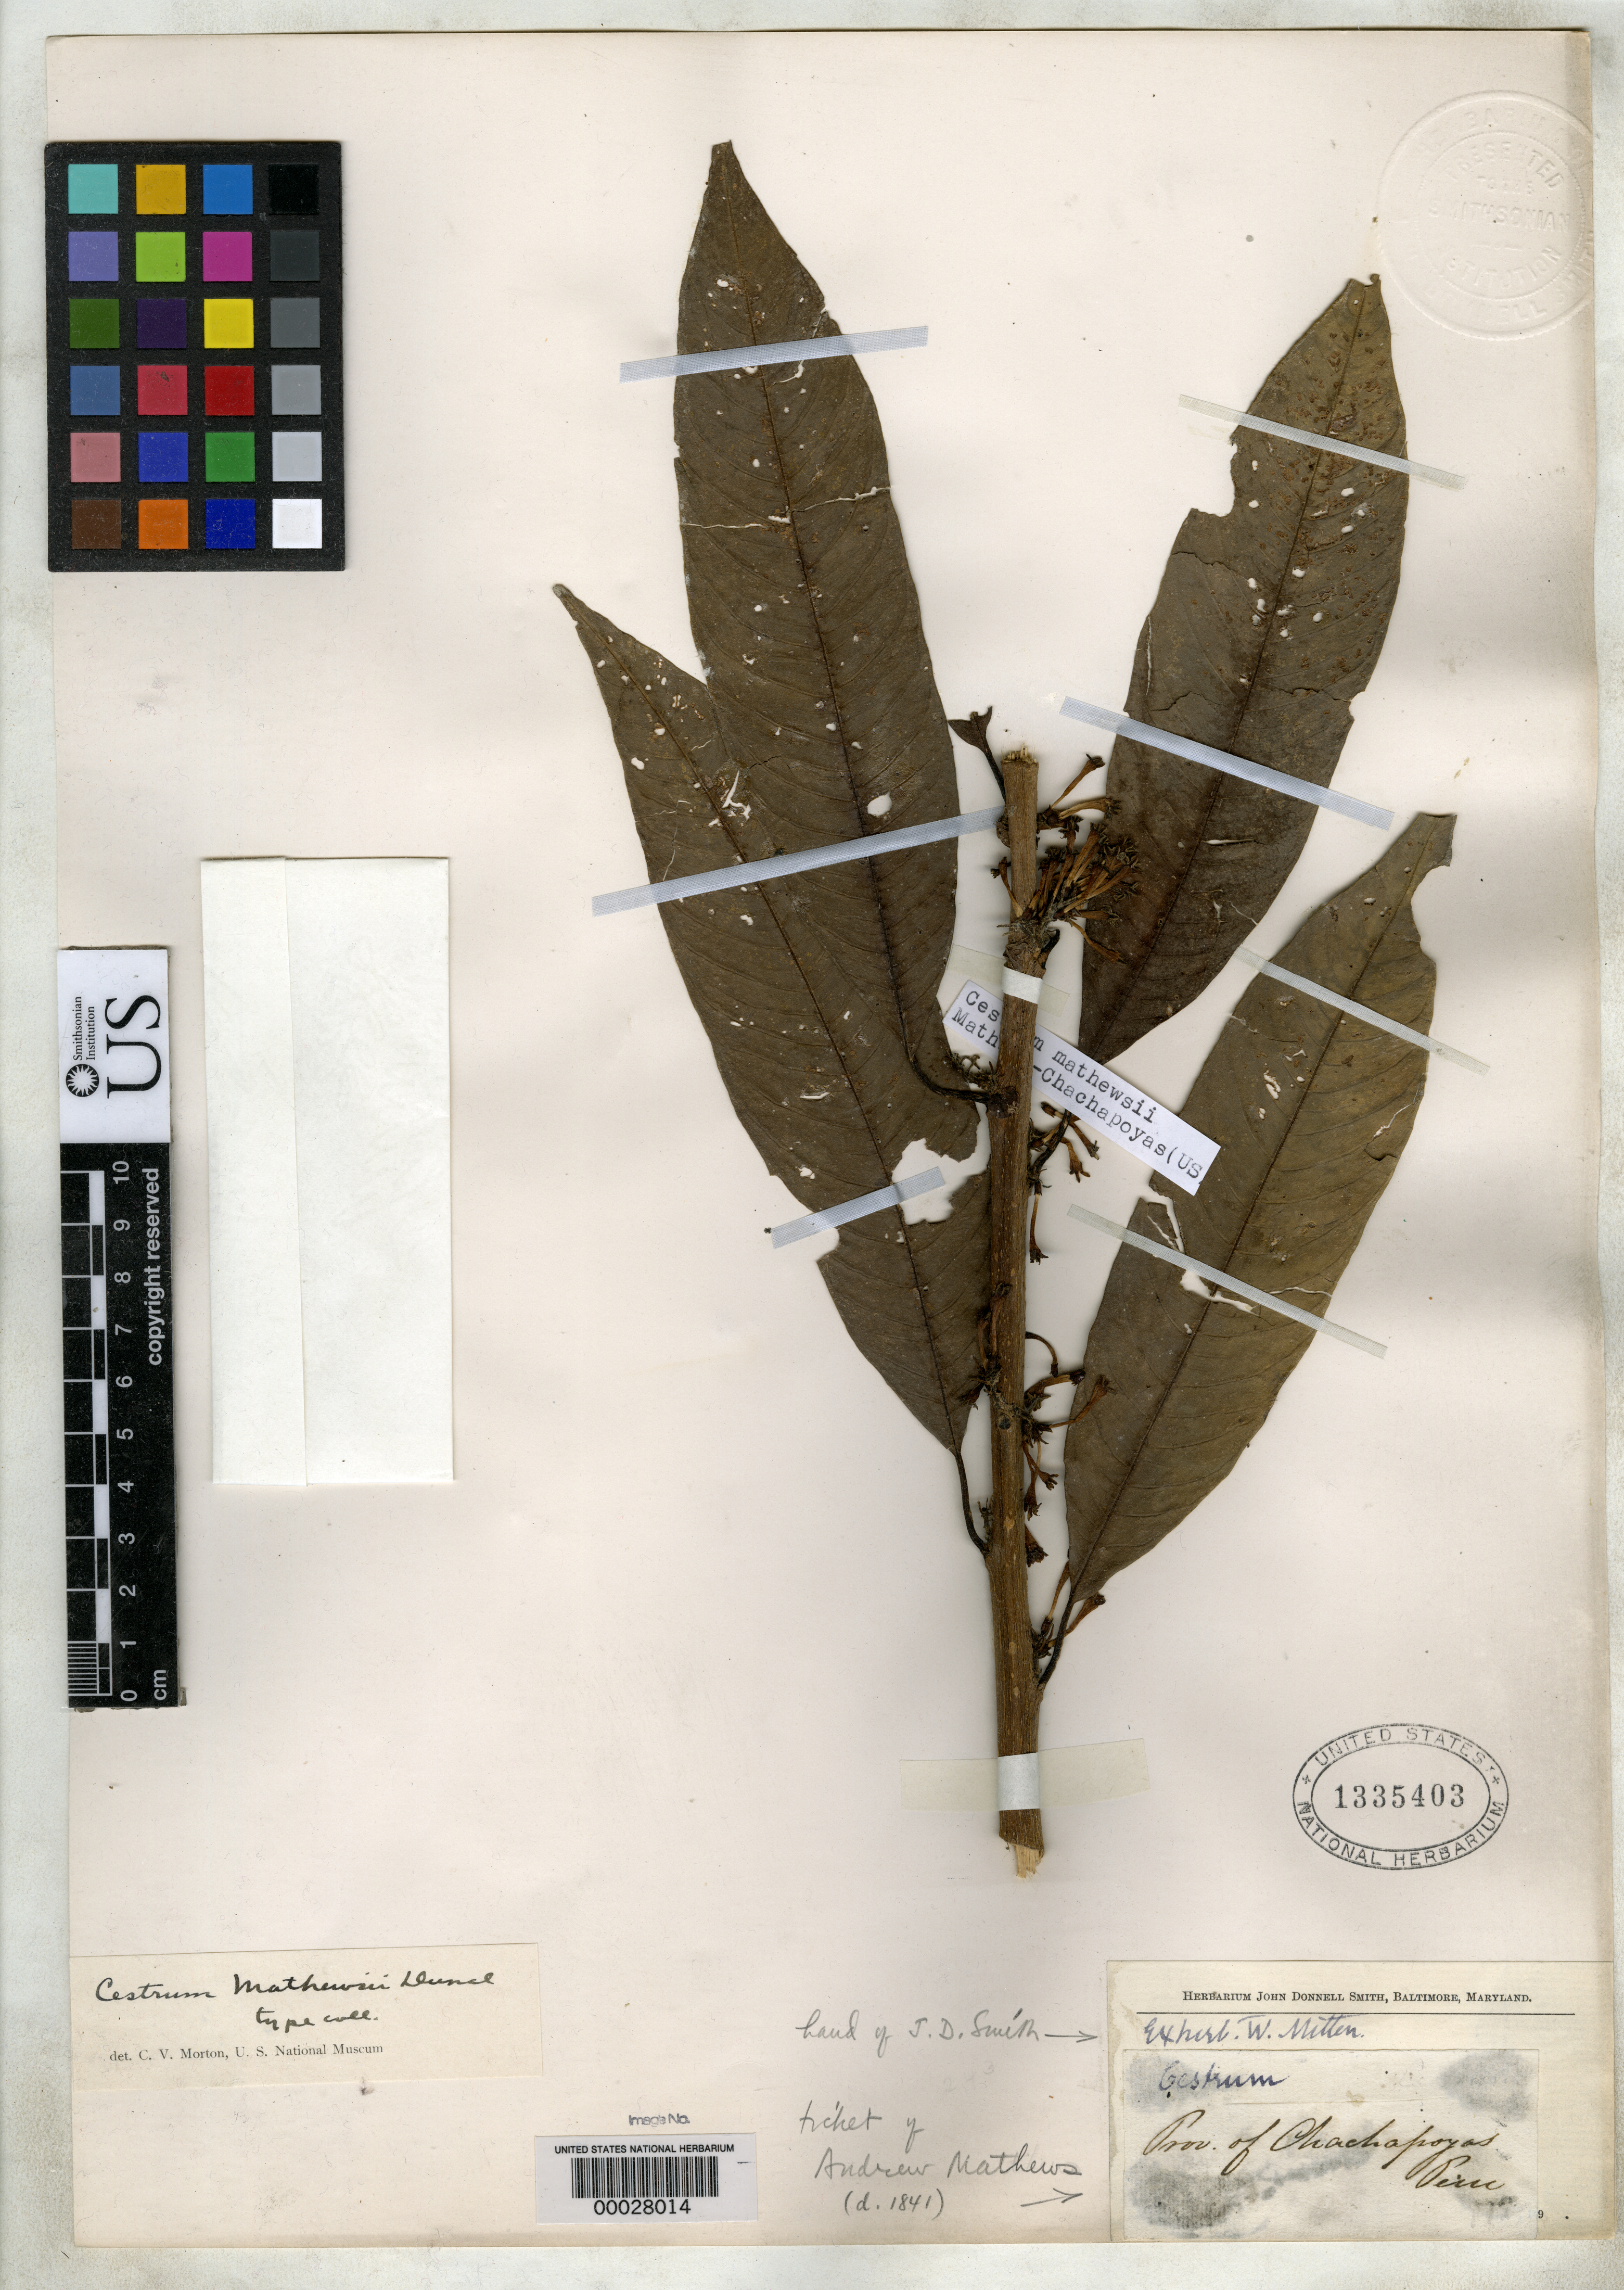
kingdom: Plantae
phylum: Tracheophyta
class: Magnoliopsida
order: Solanales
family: Solanaceae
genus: Cestrum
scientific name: Cestrum mathewsii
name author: Dunal in DC.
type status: Possible Isotype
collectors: A. Mathews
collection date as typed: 1841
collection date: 1841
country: Peru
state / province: Amazonas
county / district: Chachapoyas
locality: Chachapoyas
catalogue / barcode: US 1335403